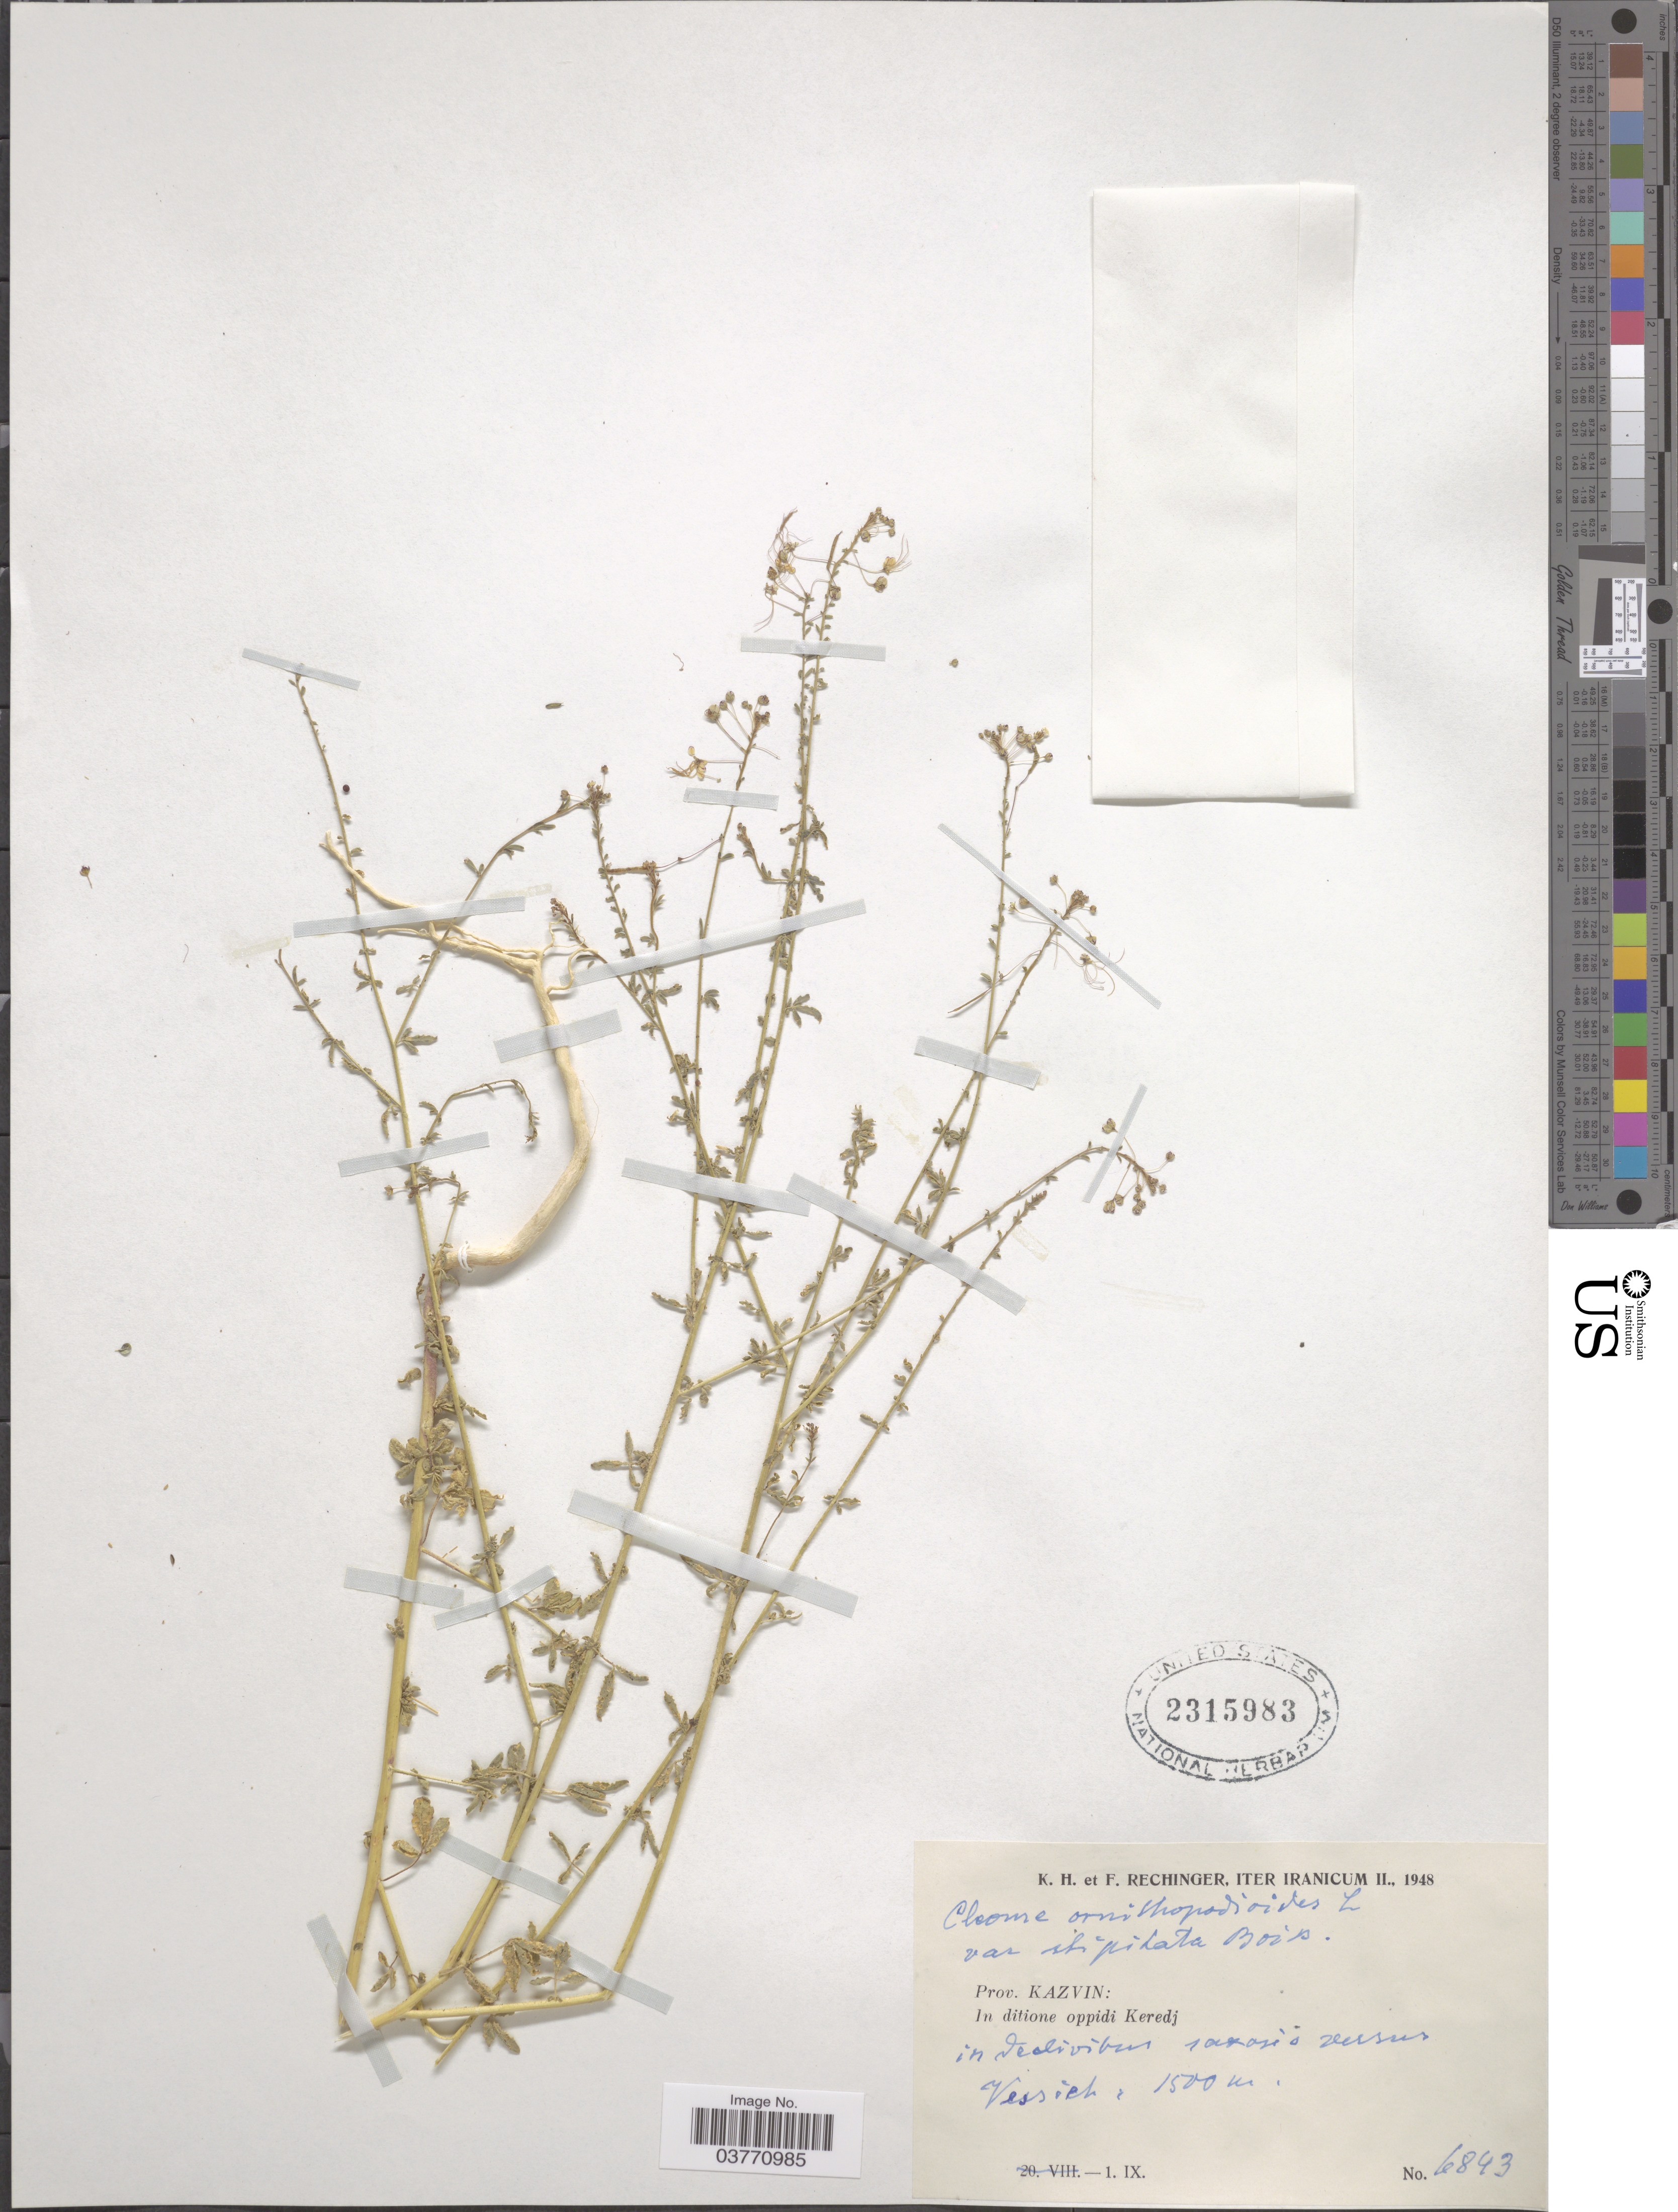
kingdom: Plantae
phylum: Tracheophyta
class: Magnoliopsida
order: Brassicales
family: Cleomaceae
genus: Cleome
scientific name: Cleome ornithopodioides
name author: L.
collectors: K. H. Rechinger & F. Rechinger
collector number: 6843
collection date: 1948-09-01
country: Iran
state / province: Qazvin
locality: Prov. Kazvin: In ditione oppidi Keredj. In declivibus saxosis versus Vessich [interpreted].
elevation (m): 1500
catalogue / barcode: US 2315983